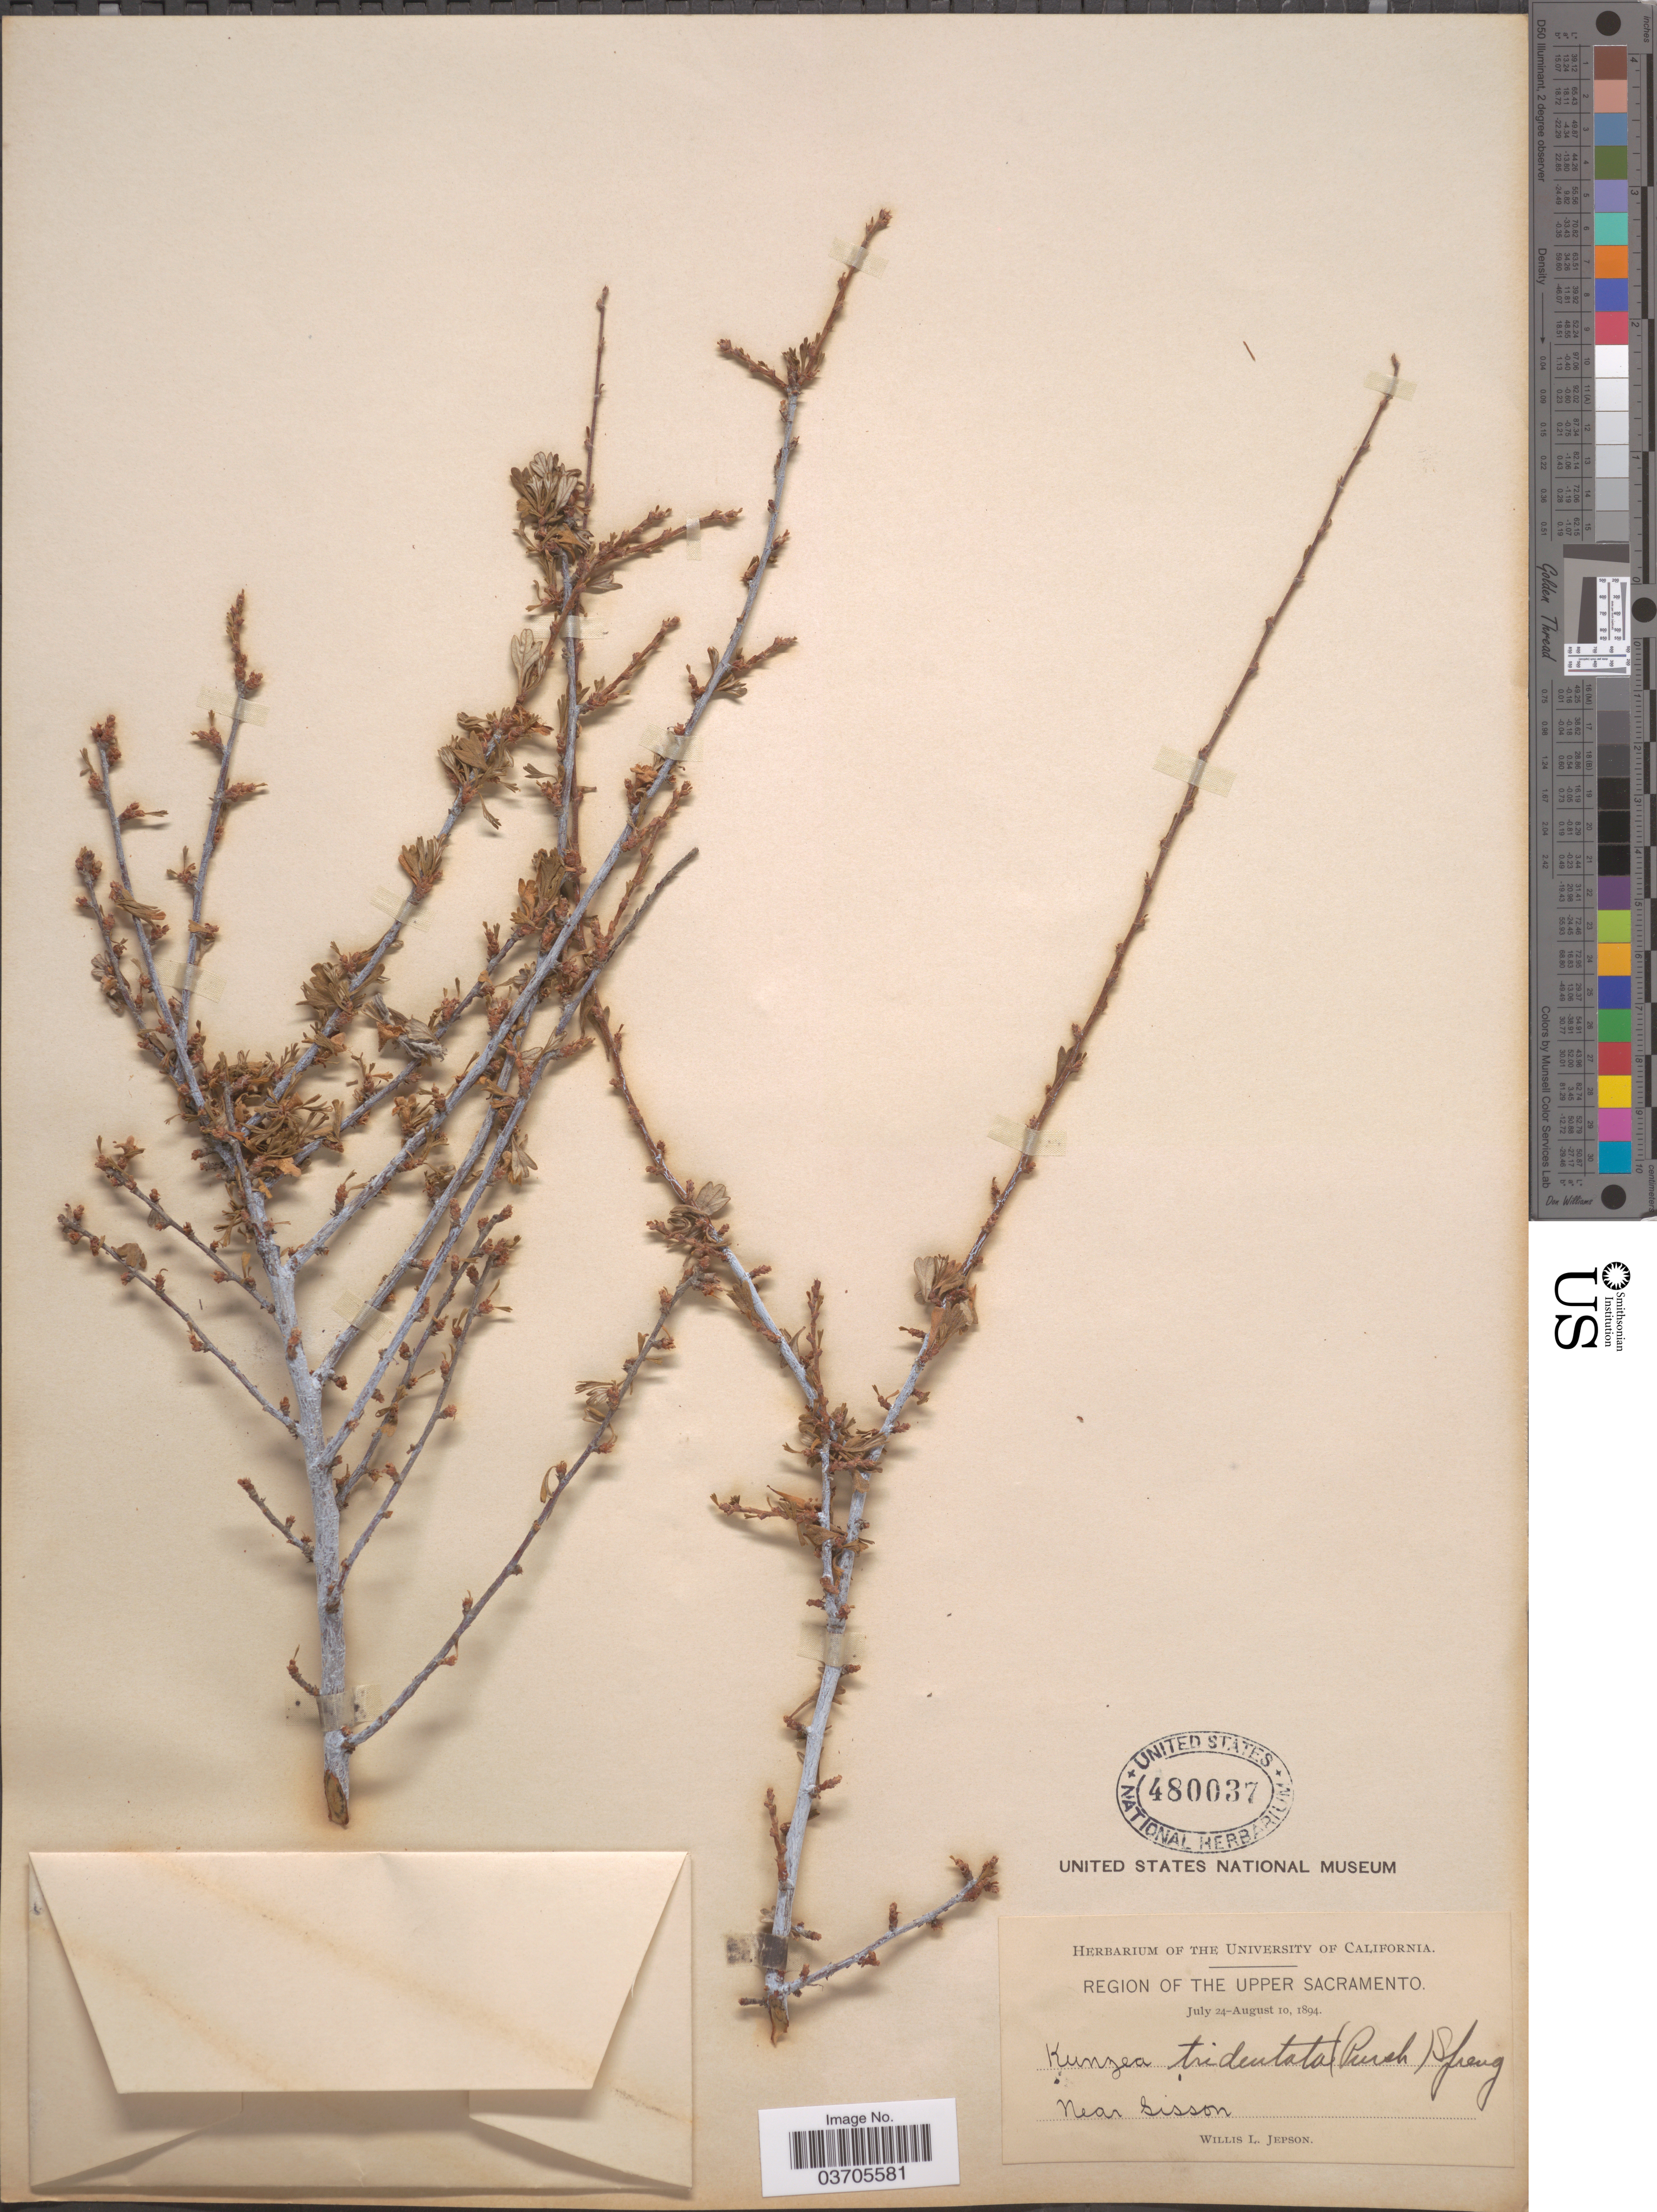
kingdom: Plantae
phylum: Tracheophyta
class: Magnoliopsida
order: Rosales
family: Rosaceae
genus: Purshia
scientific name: Purshia tridentata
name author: (Pursh) DC.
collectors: W. L. Jepson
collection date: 1894-07-24/1894-08-10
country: United States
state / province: California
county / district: Sacramento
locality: Region of the Upper Sacramento. Near Sisson.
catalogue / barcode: US 480037